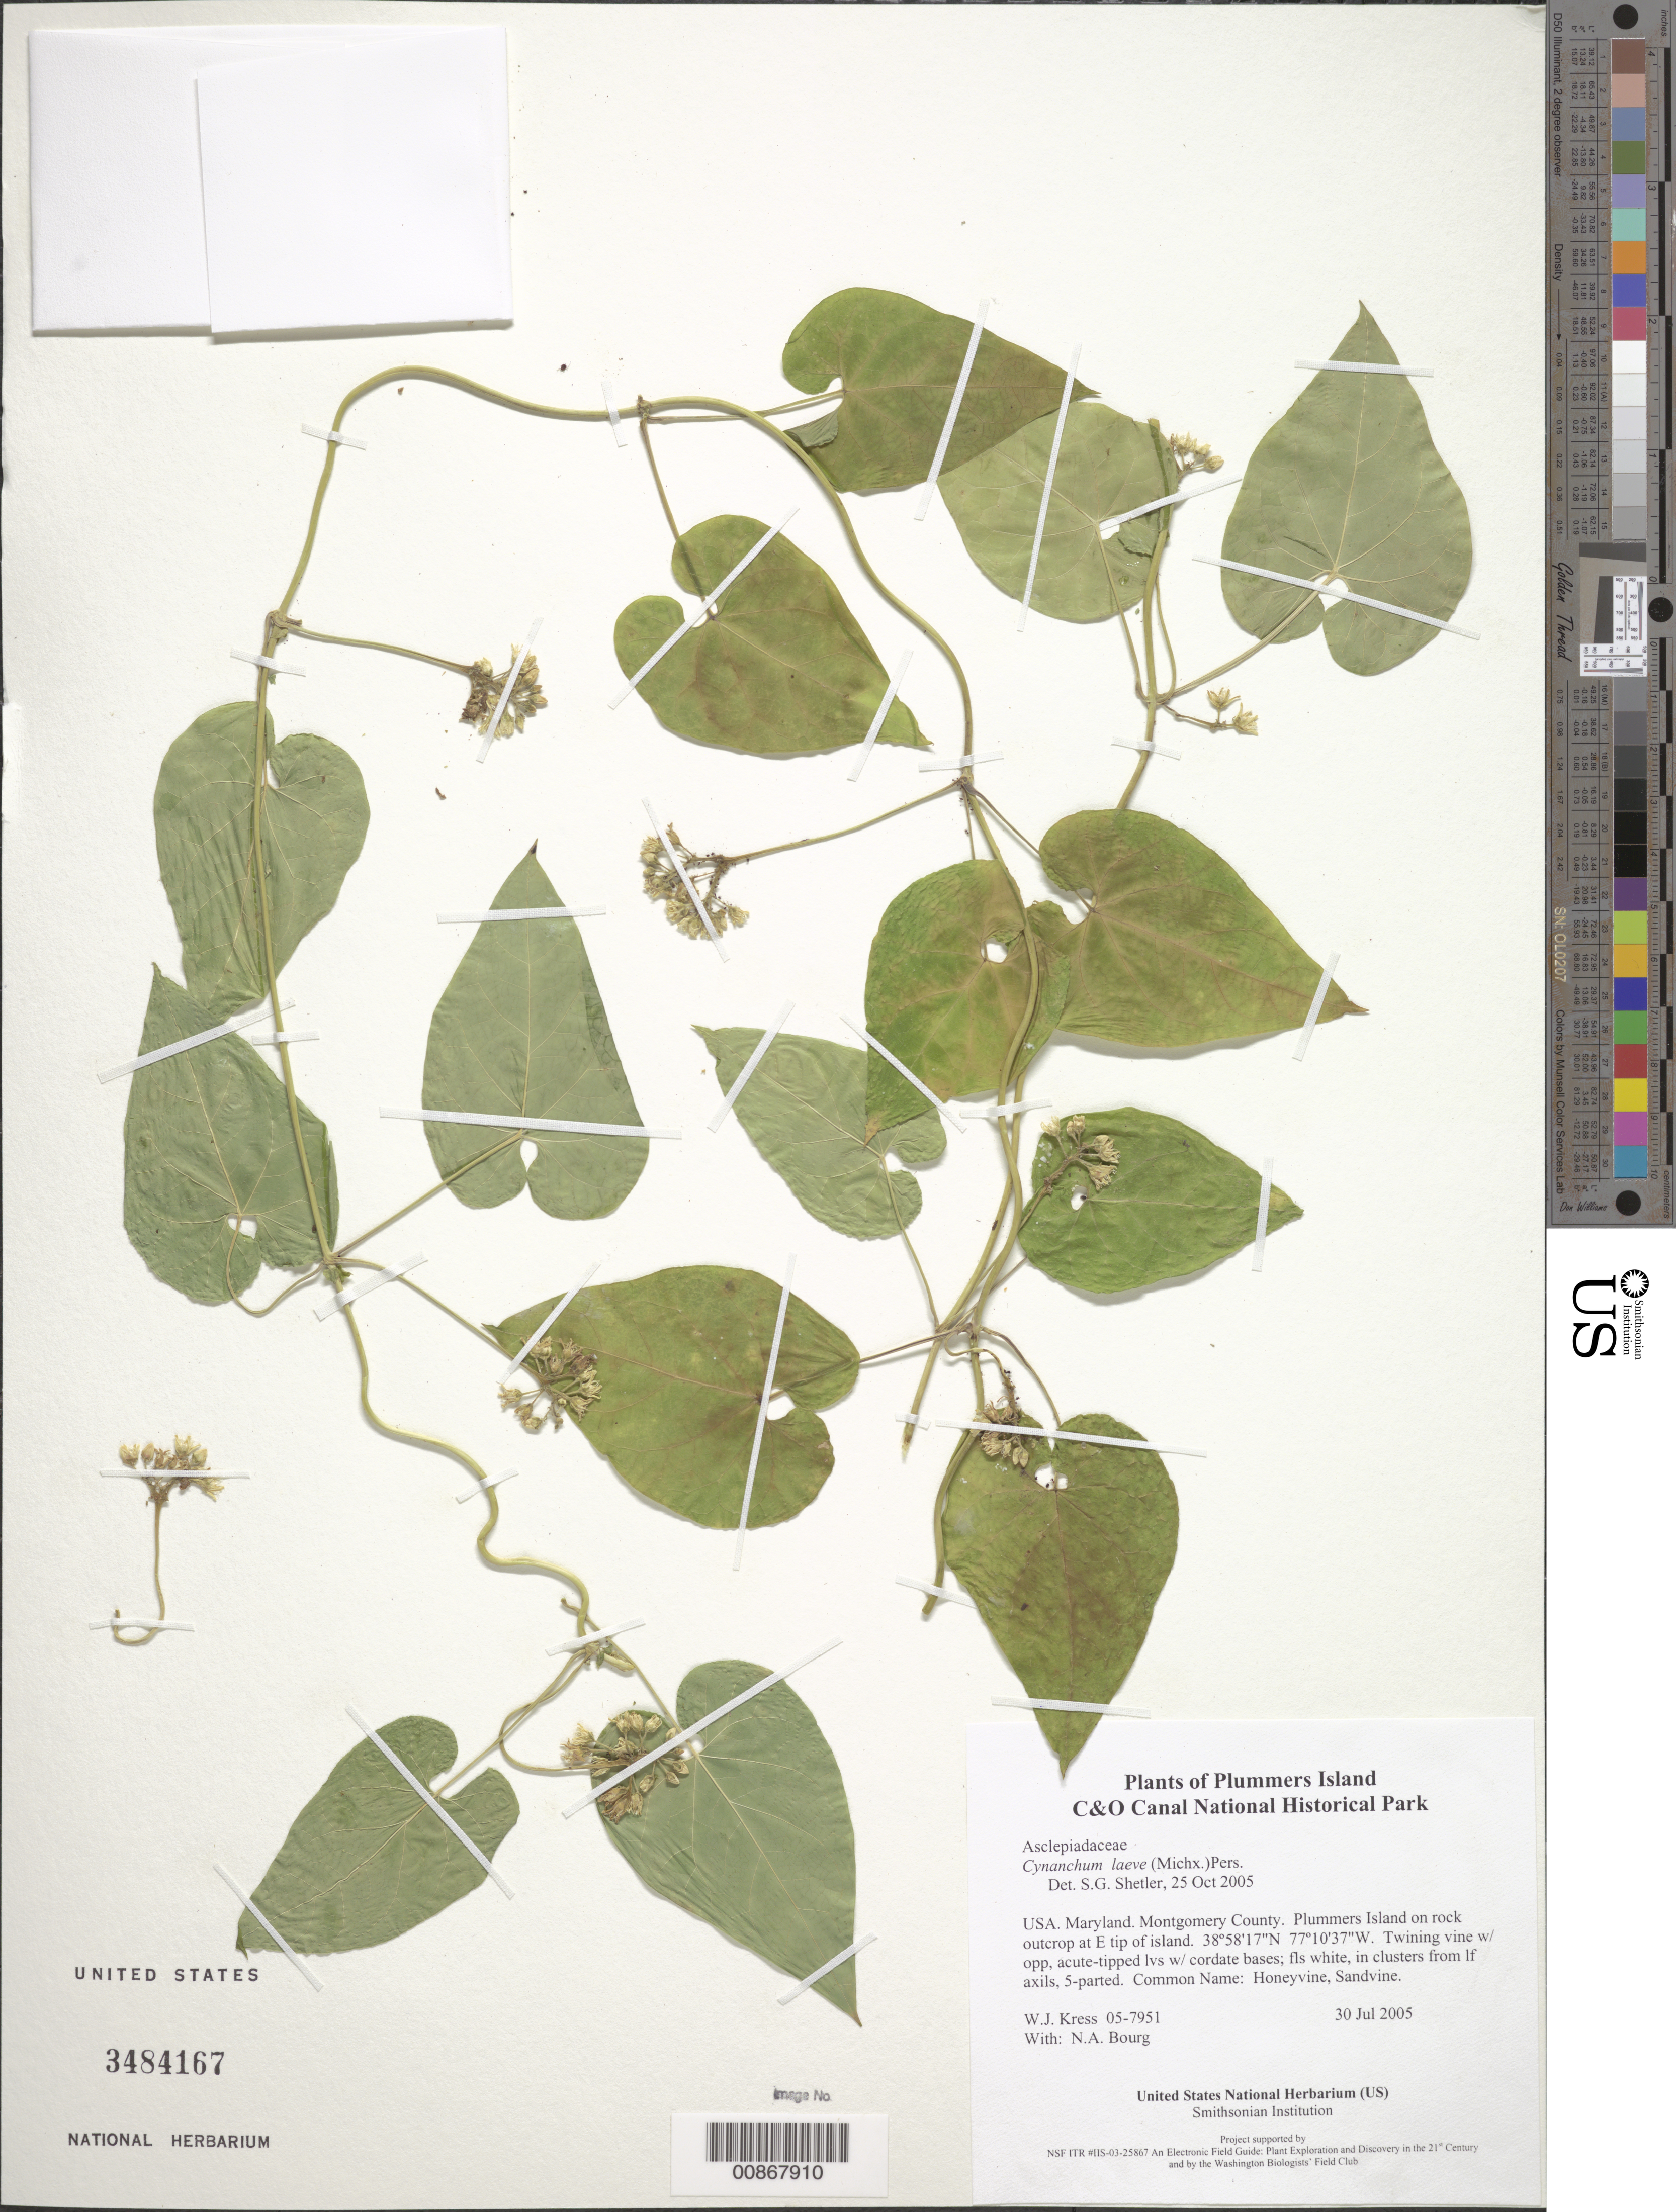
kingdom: Plantae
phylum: Tracheophyta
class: Magnoliopsida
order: Gentianales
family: Apocynaceae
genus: Cynanchum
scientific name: Cynanchum laeve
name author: (Michx.) Pers.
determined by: Shetler, Stanwyn G., (US), NMNH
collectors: W. J. Kress & N. A. Bourg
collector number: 05-7951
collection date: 2005-07-30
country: United States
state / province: Maryland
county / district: Montgomery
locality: Chesapeake and Ohio Canal National Historical Park, Plummers Island on rock outcrop at E tip of island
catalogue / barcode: US 3484167